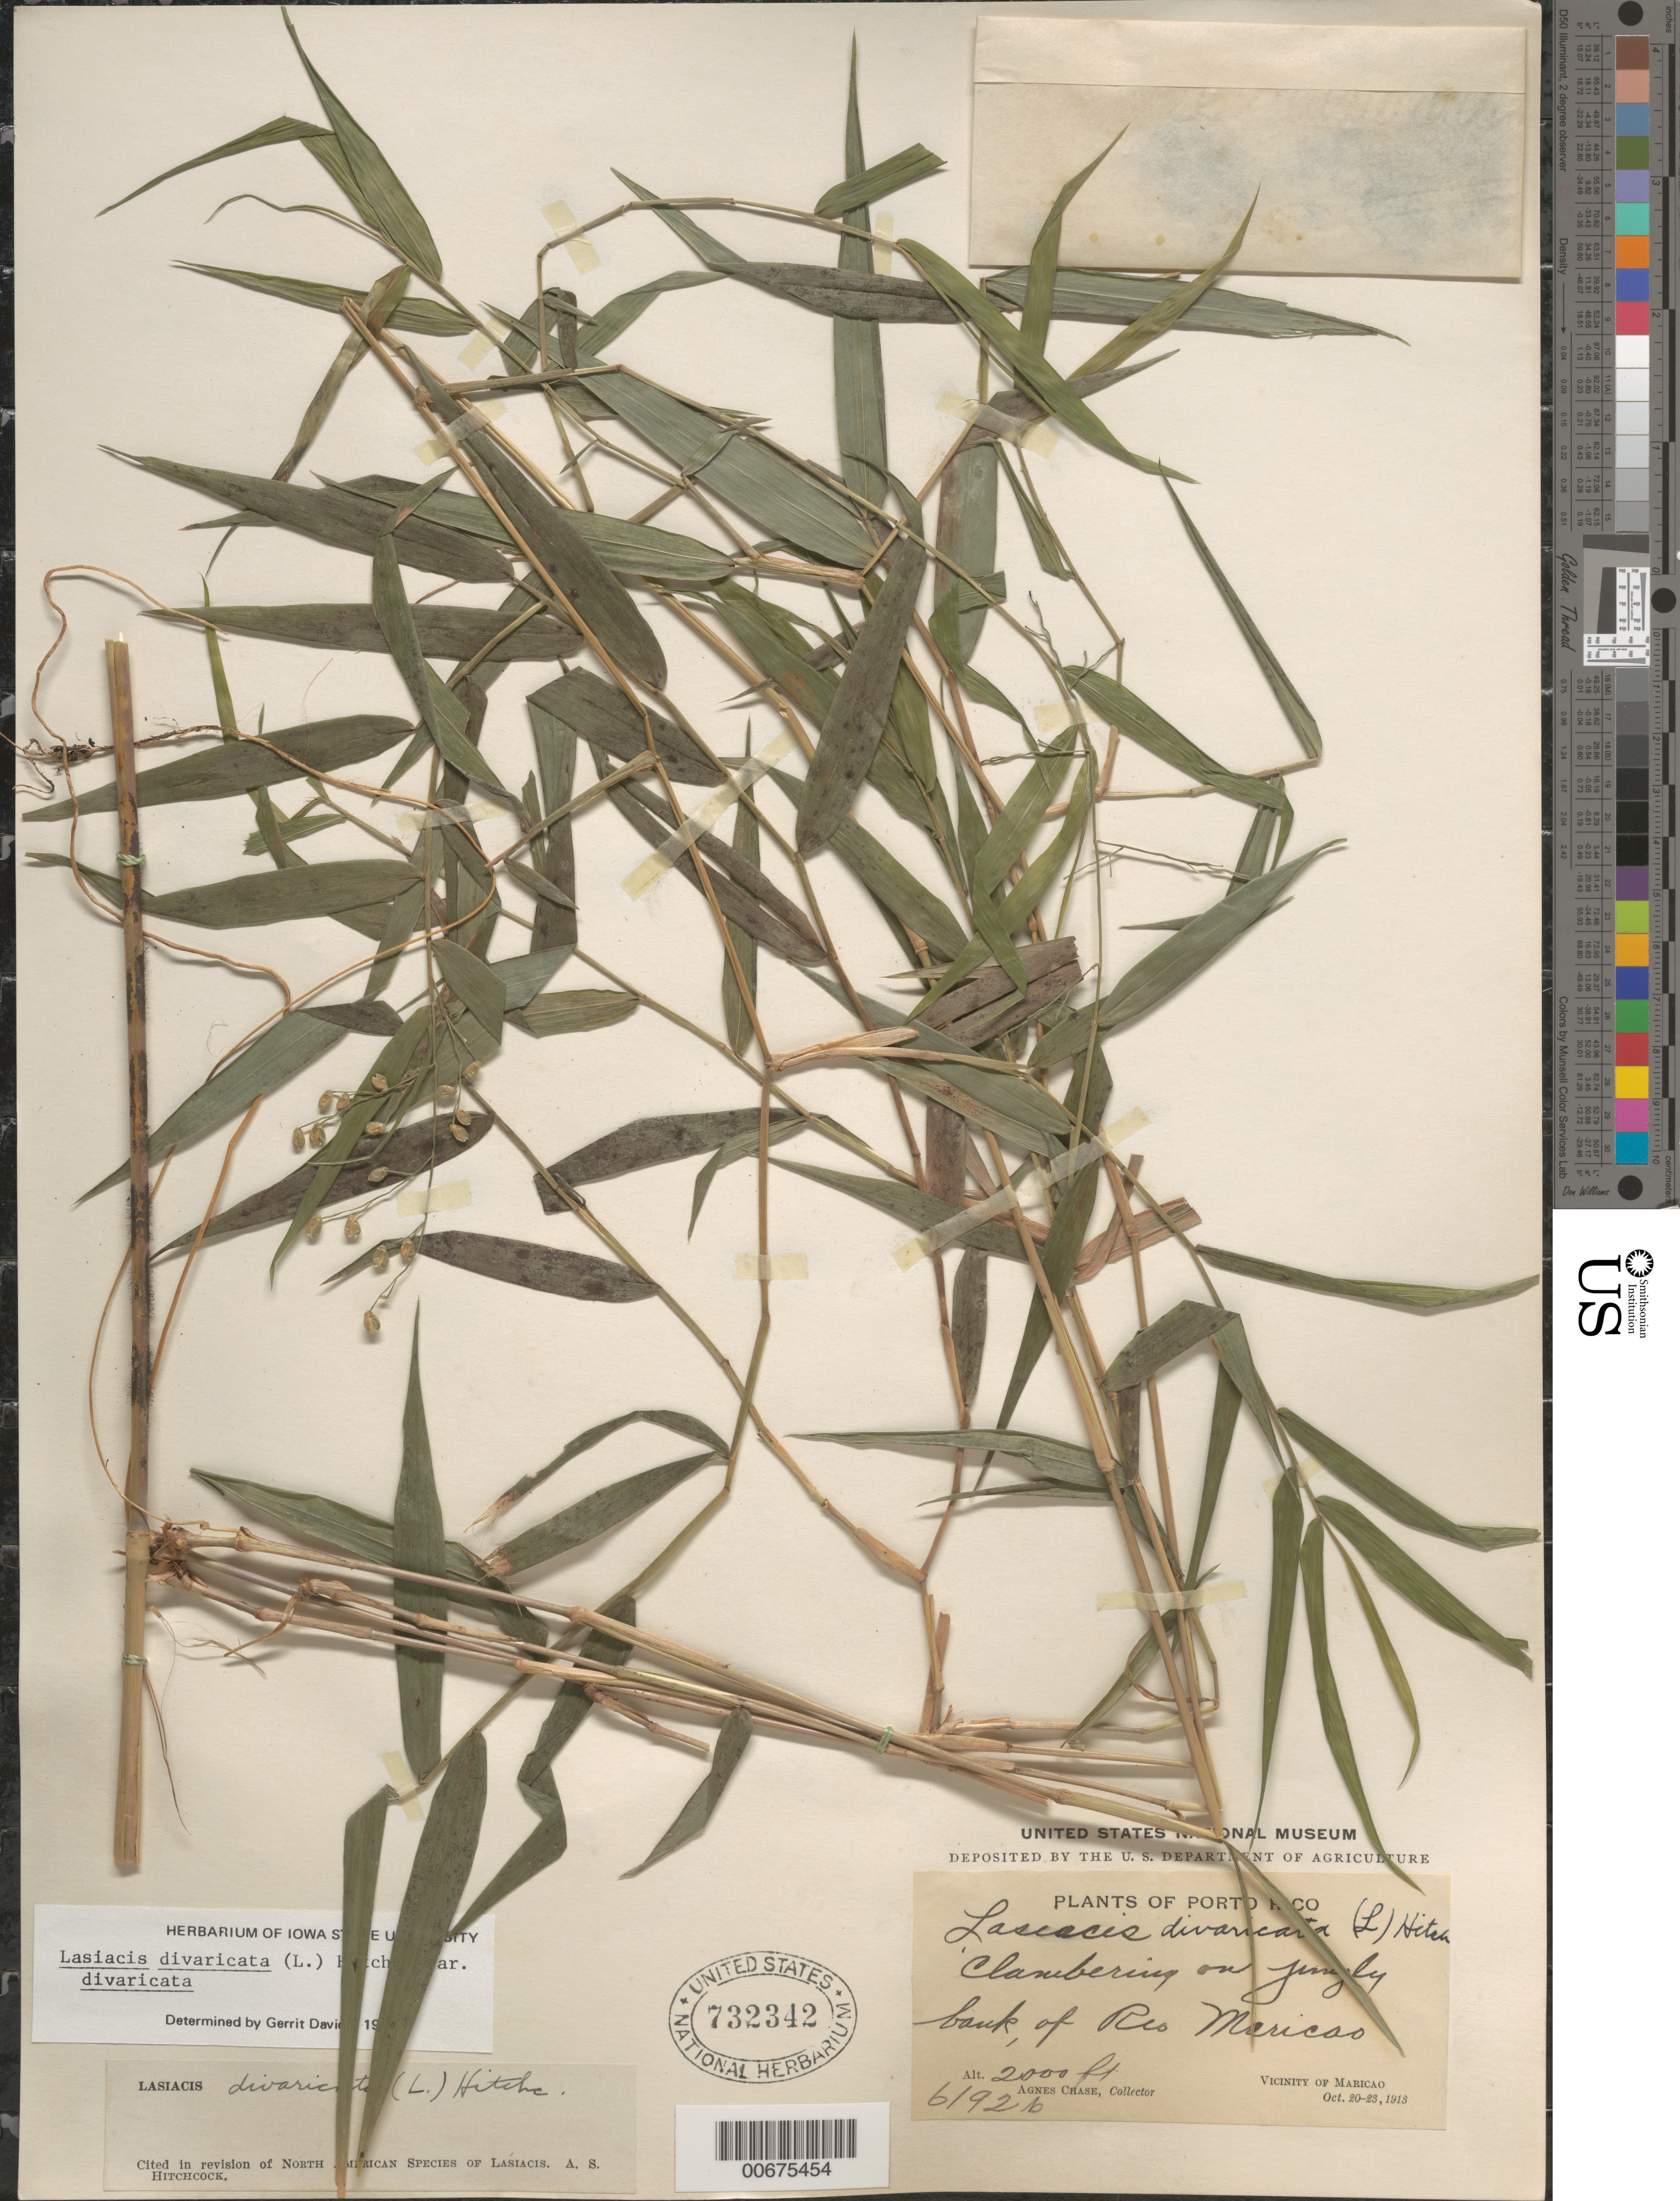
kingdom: Plantae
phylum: Tracheophyta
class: Liliopsida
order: Poales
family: Poaceae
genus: Lasiacis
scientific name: Lasiacis divaricata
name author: (L.) Hitchc.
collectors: A. Chase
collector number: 6192b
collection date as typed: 20 Oct 1913 to 23 Oct 1913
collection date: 1913-10-20/1913-10-23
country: Puerto Rico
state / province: Maricao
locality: Rio Maricao, vicinity of Maricao. Jungly bank of rio.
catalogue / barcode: US 732342